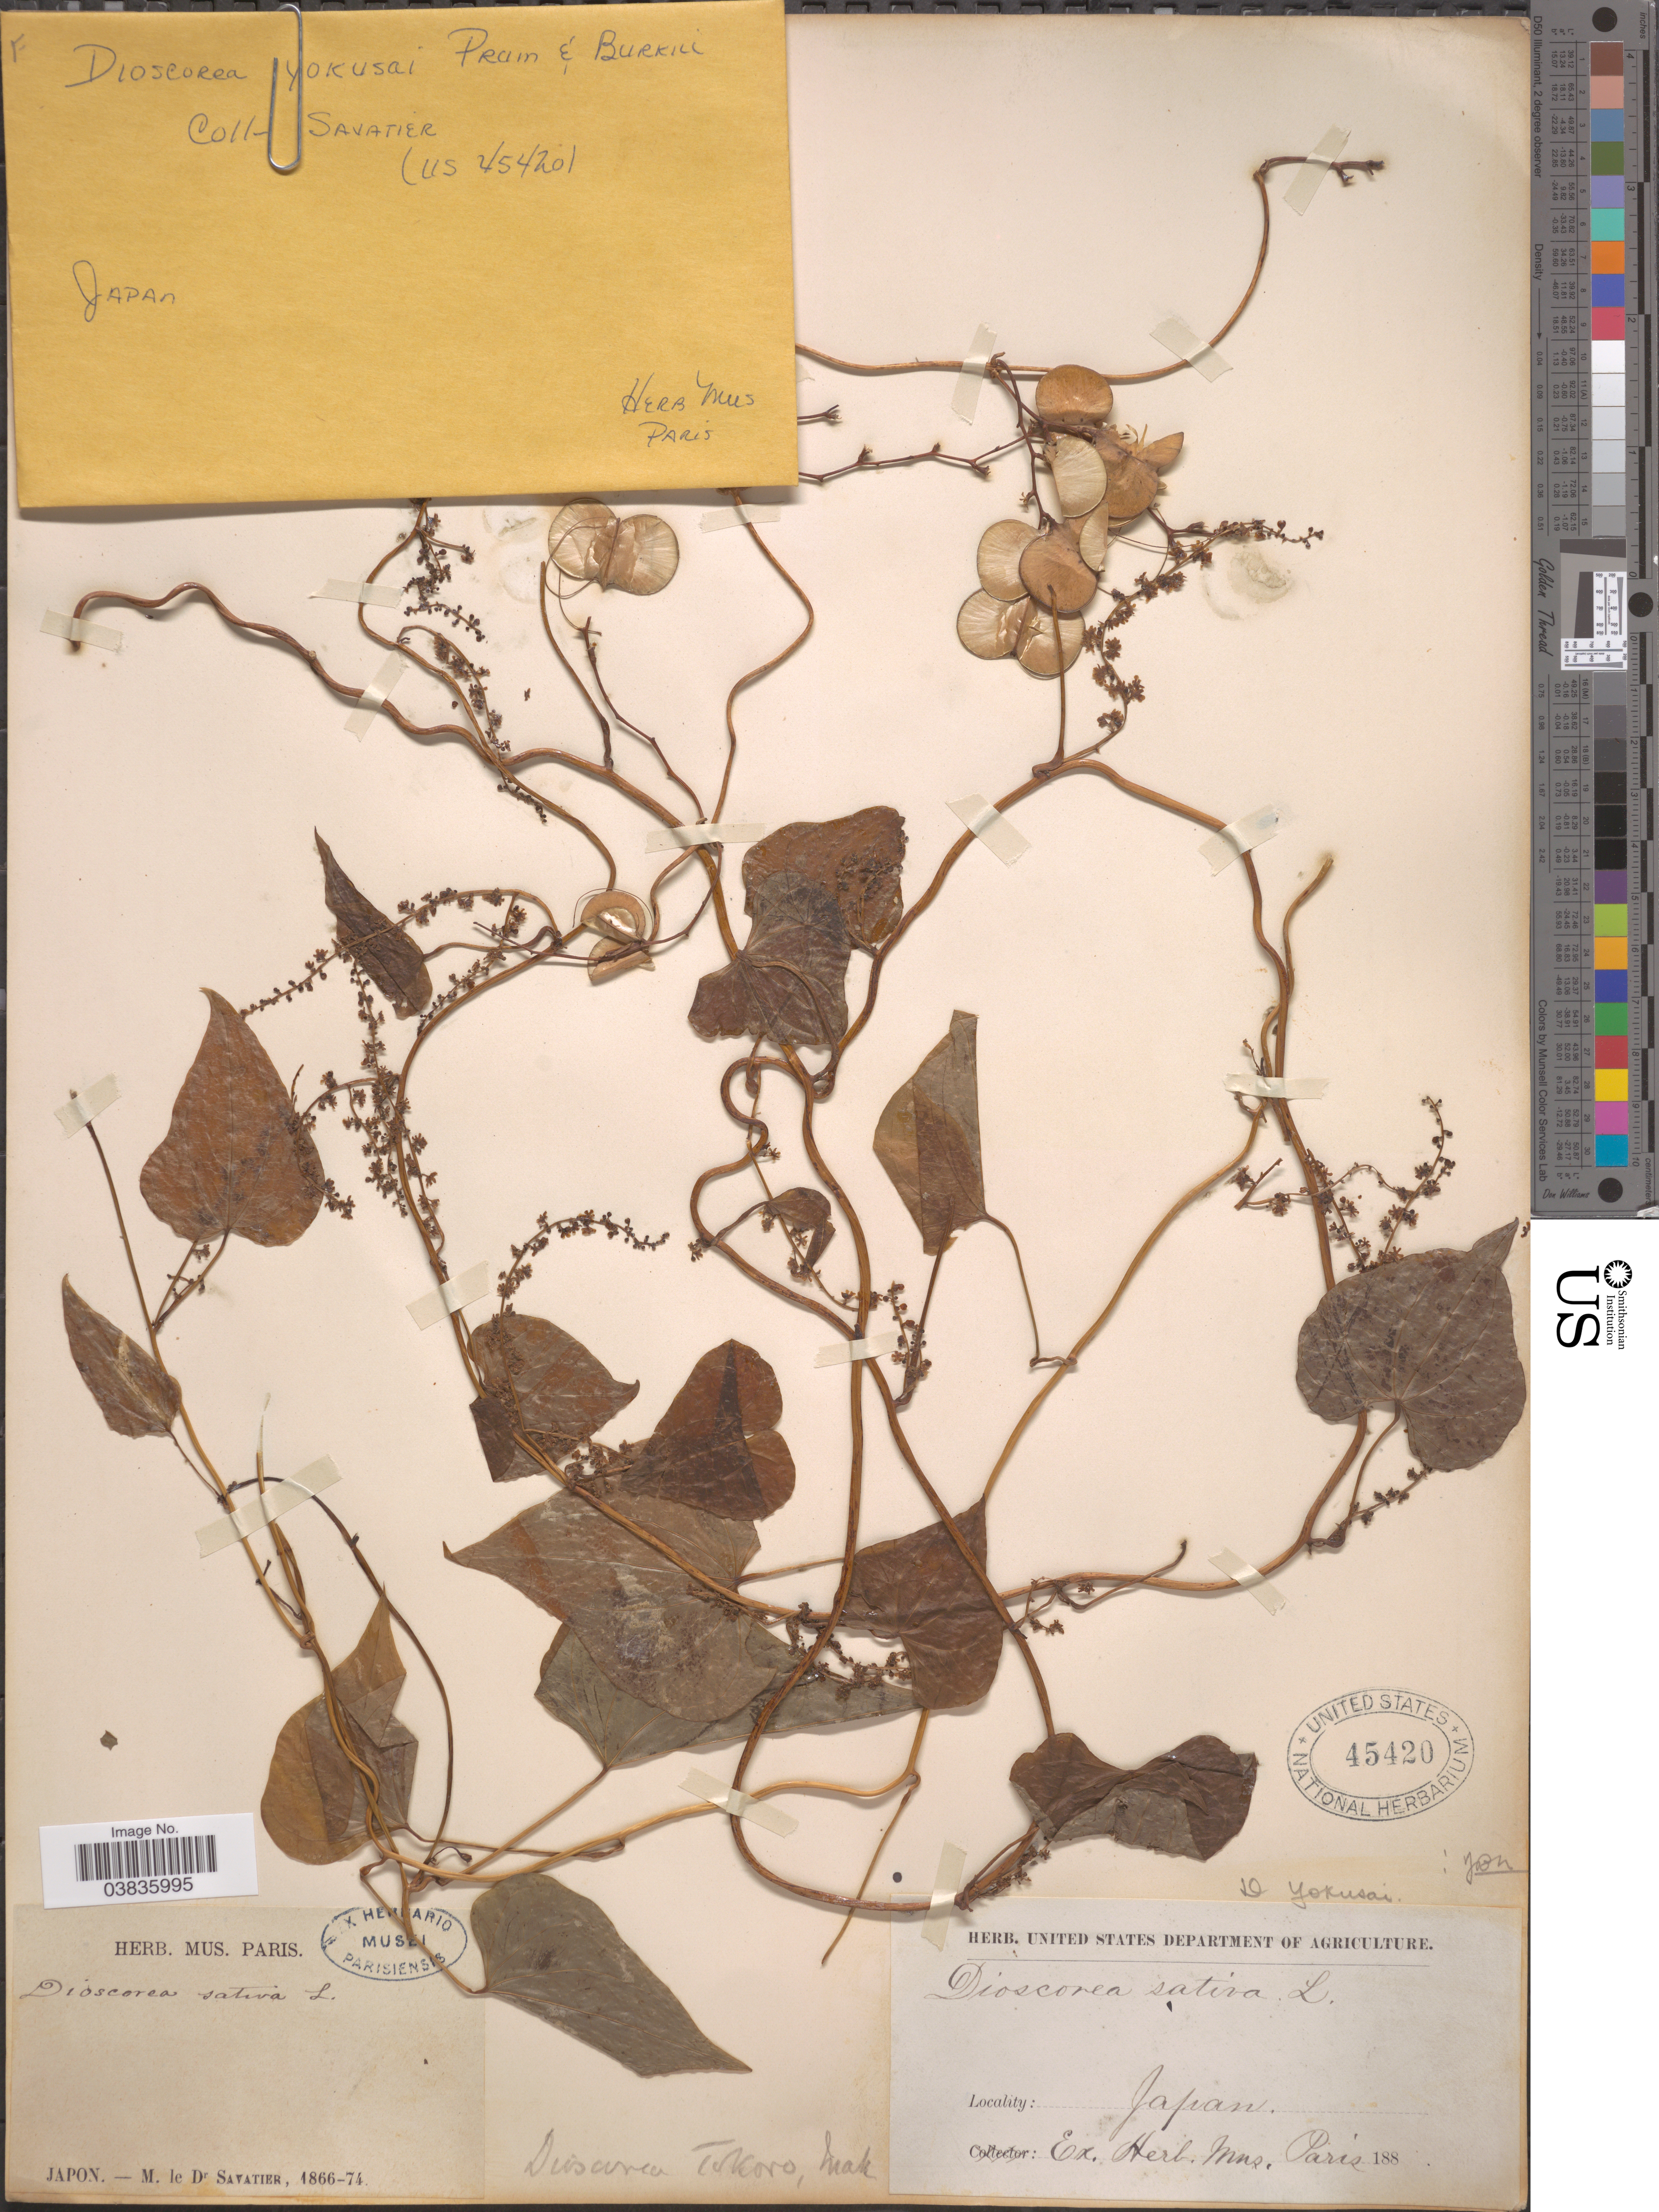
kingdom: Plantae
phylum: Tracheophyta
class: Liliopsida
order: Dioscoreales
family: Dioscoreaceae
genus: Dioscorea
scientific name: Dioscorea yokusai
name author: Prain & Burkill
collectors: Savatier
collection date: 1866/1874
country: Japan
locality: Japon.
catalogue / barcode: US 45420